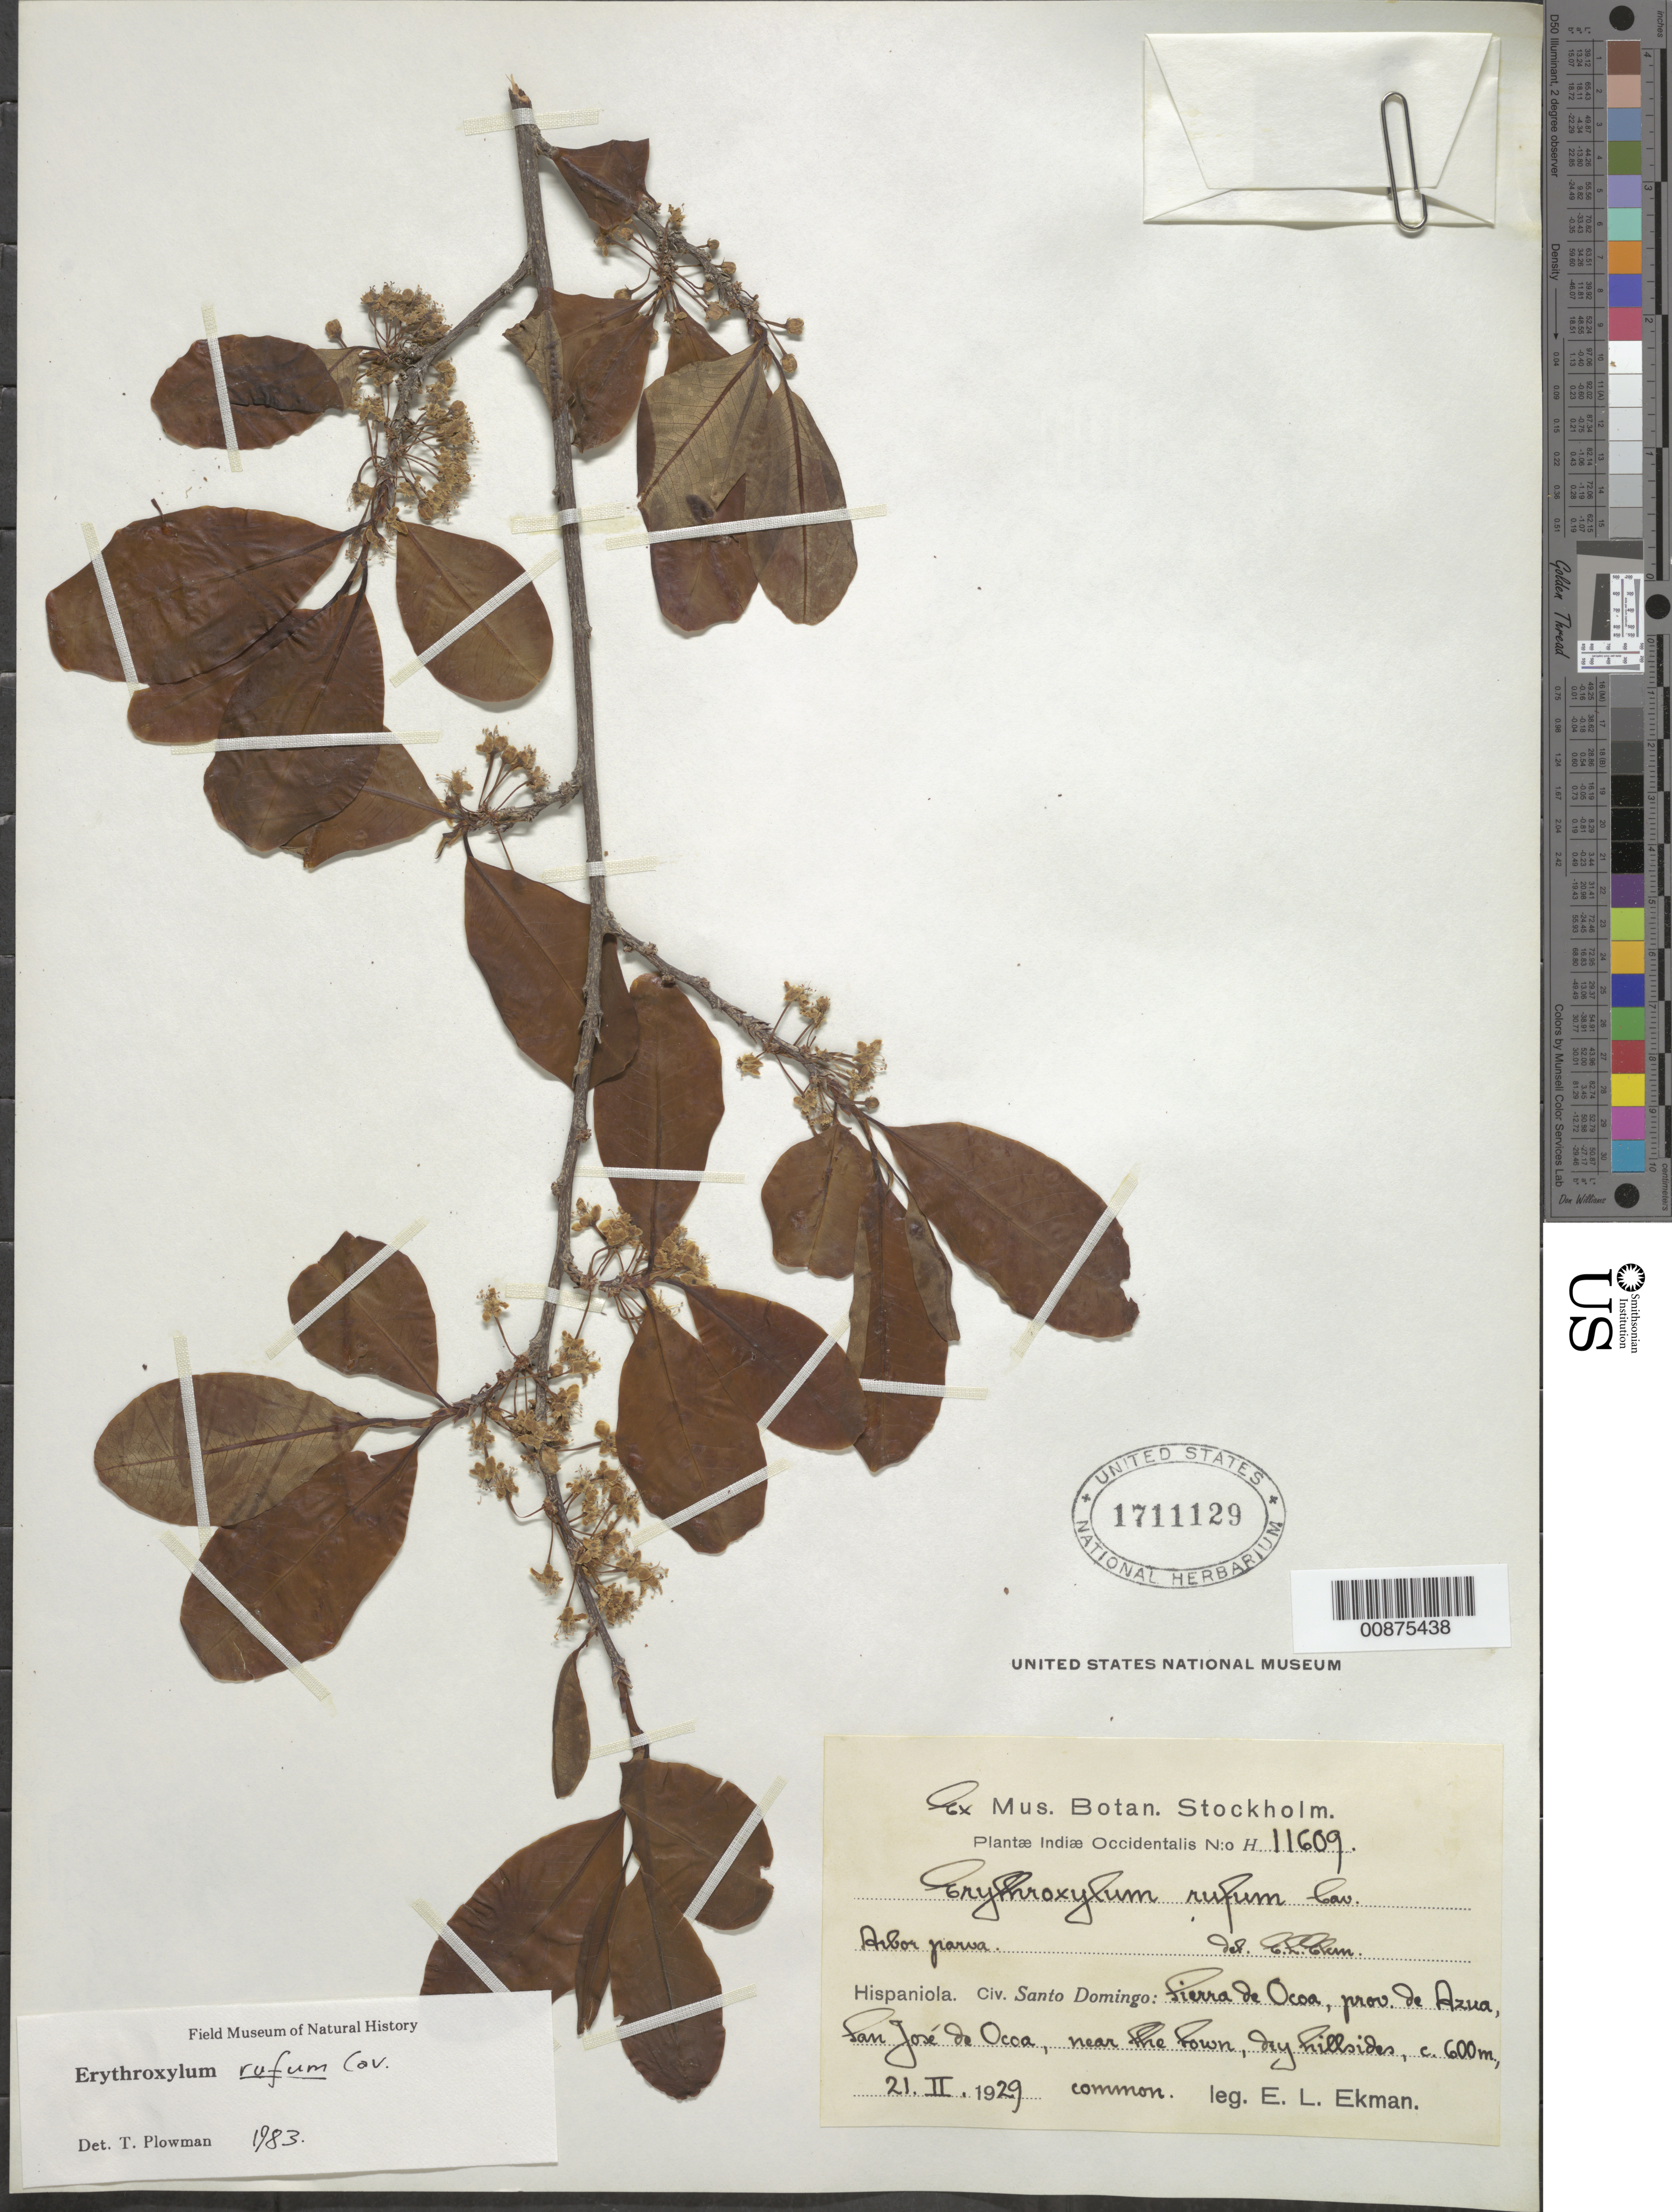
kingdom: Plantae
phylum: Tracheophyta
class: Magnoliopsida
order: Malpighiales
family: Erythroxylaceae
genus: Erythroxylum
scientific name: Erythroxylum rufum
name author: Cav.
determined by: Plowman, Timothy C.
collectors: E. L. Ekman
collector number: H 11609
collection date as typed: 21 Feb 1929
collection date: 1929-02-21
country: Dominican Republic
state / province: Azua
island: Hispaniola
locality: Sierra de Ocoa, San José de Ocoa, near the town.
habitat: Dry hillsides.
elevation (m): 600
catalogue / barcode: US 1711129